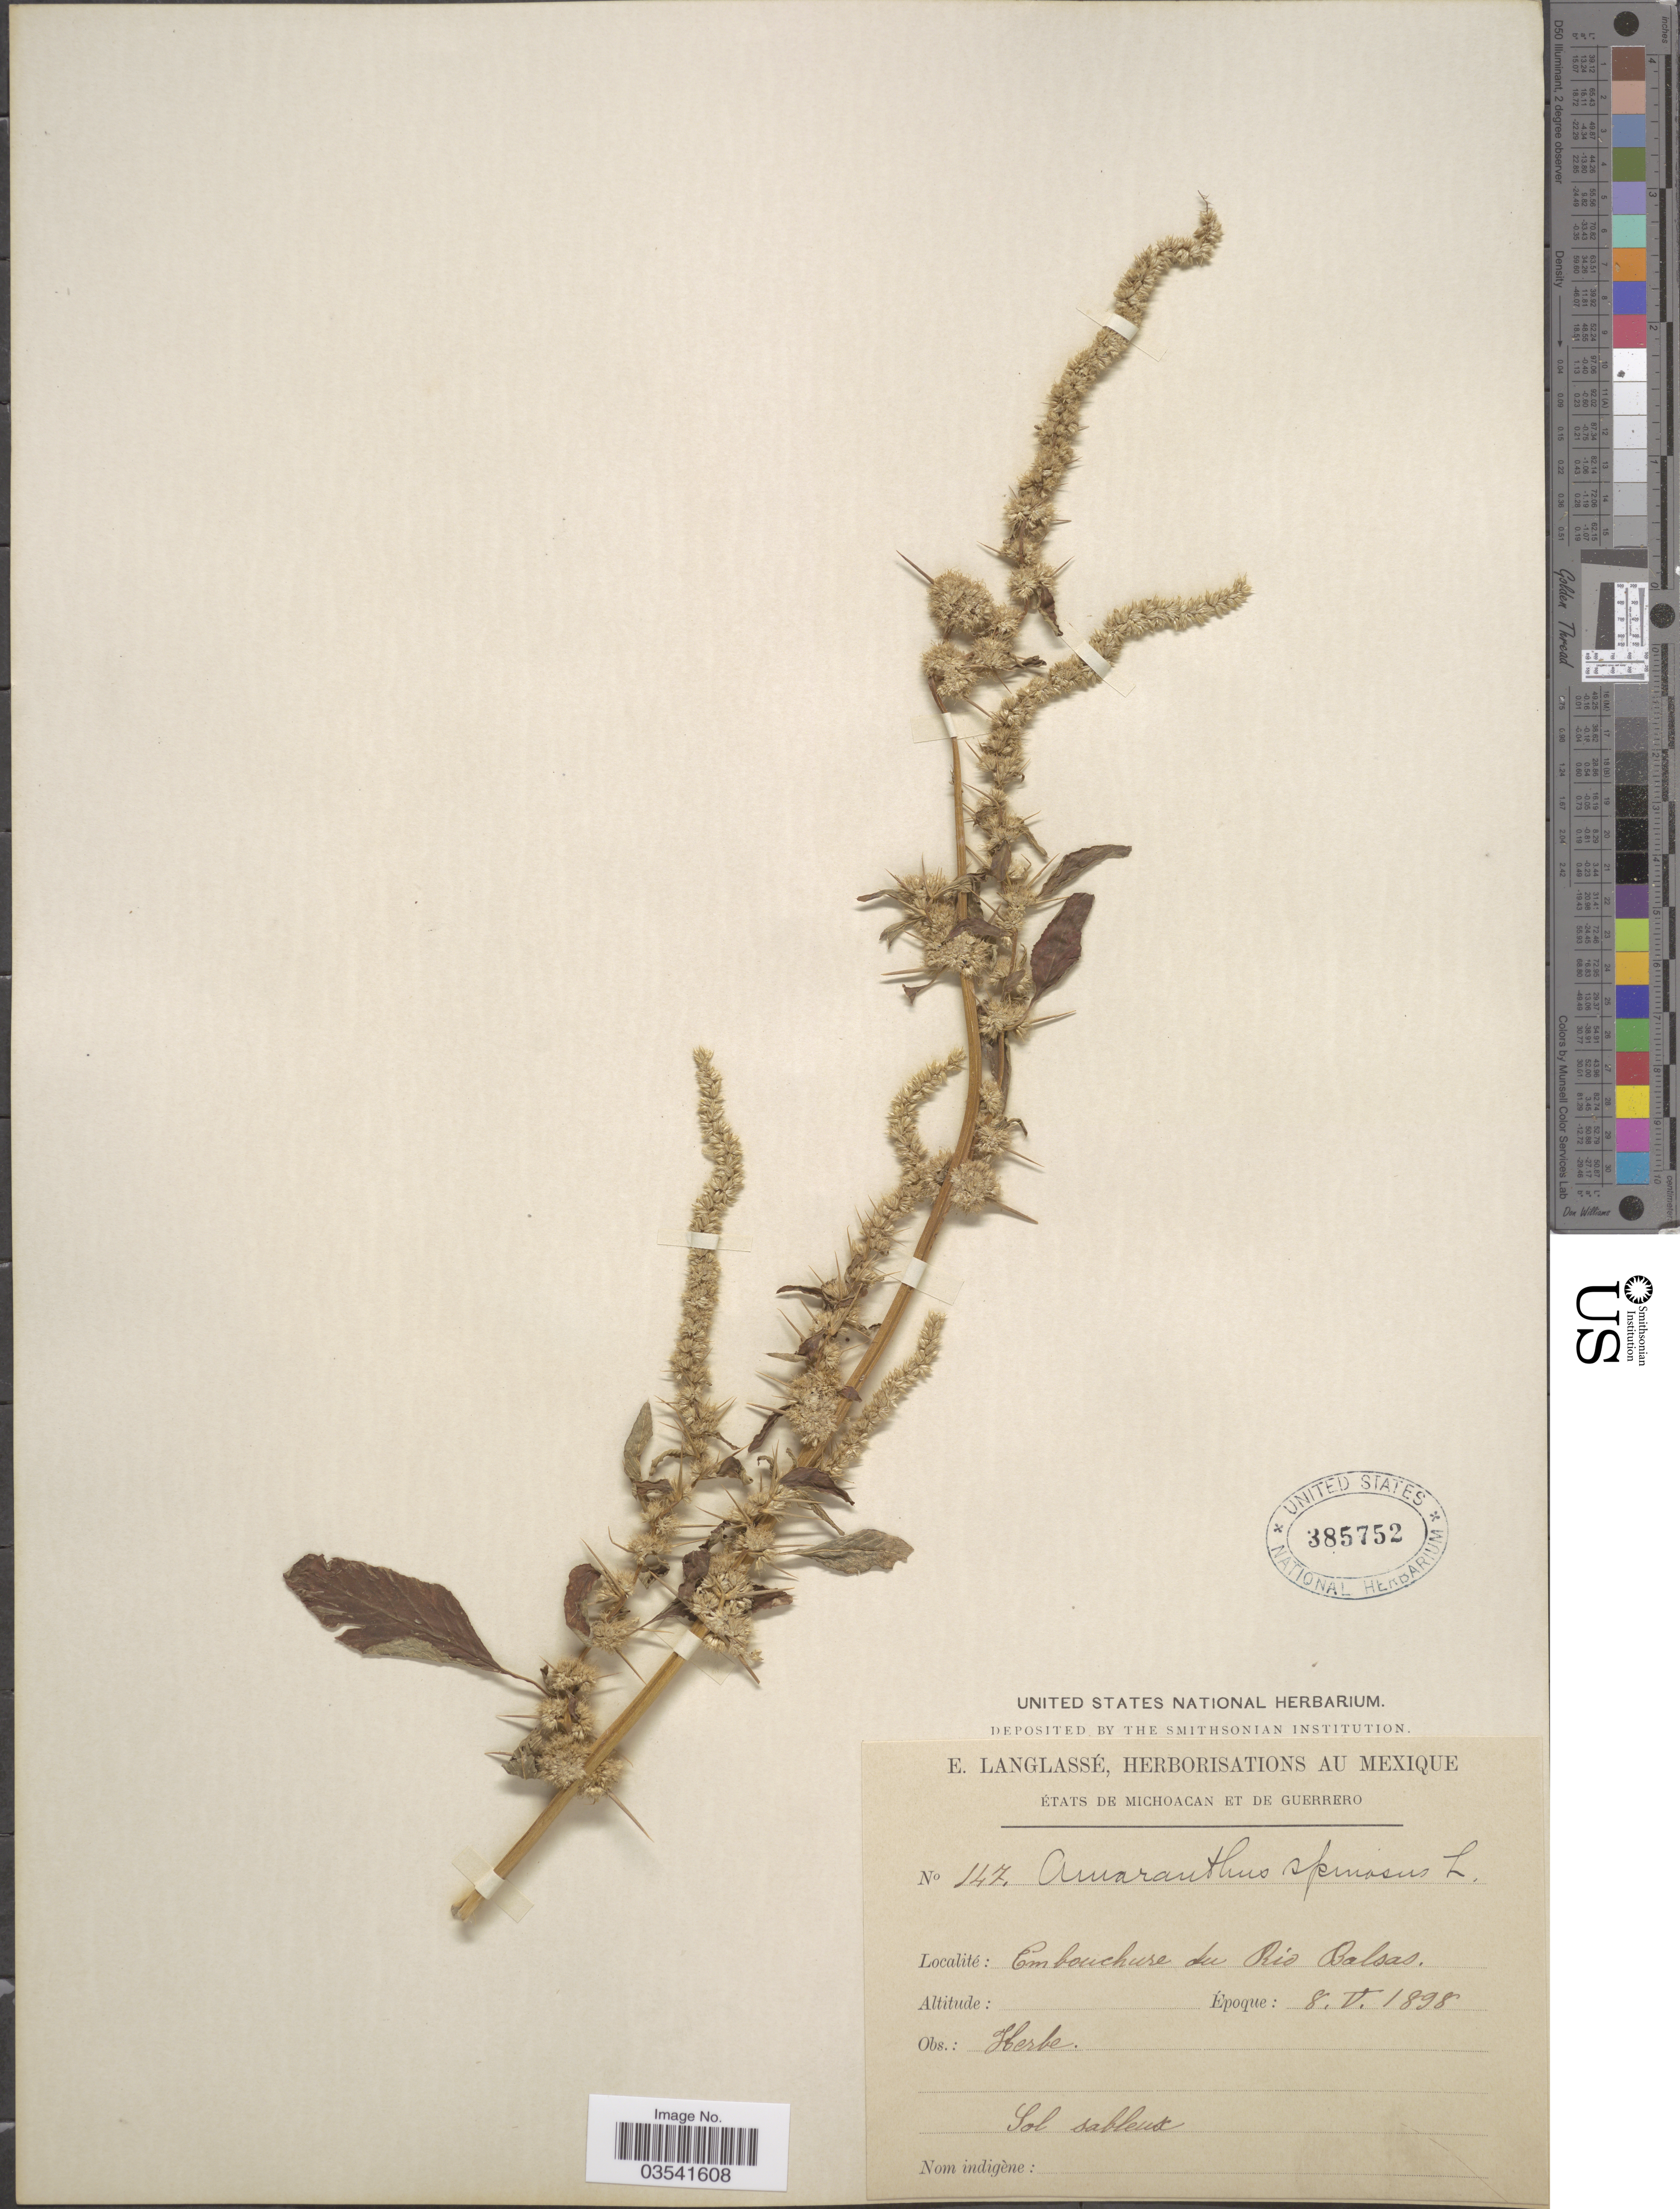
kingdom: Plantae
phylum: Tracheophyta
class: Magnoliopsida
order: Caryophyllales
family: Amaranthaceae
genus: Amaranthus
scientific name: Amaranthus spinosus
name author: L.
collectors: E. Langlassé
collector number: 147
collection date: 1898-05-08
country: Mexico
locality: Embouchure du Rio Balsas.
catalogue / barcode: US 385752